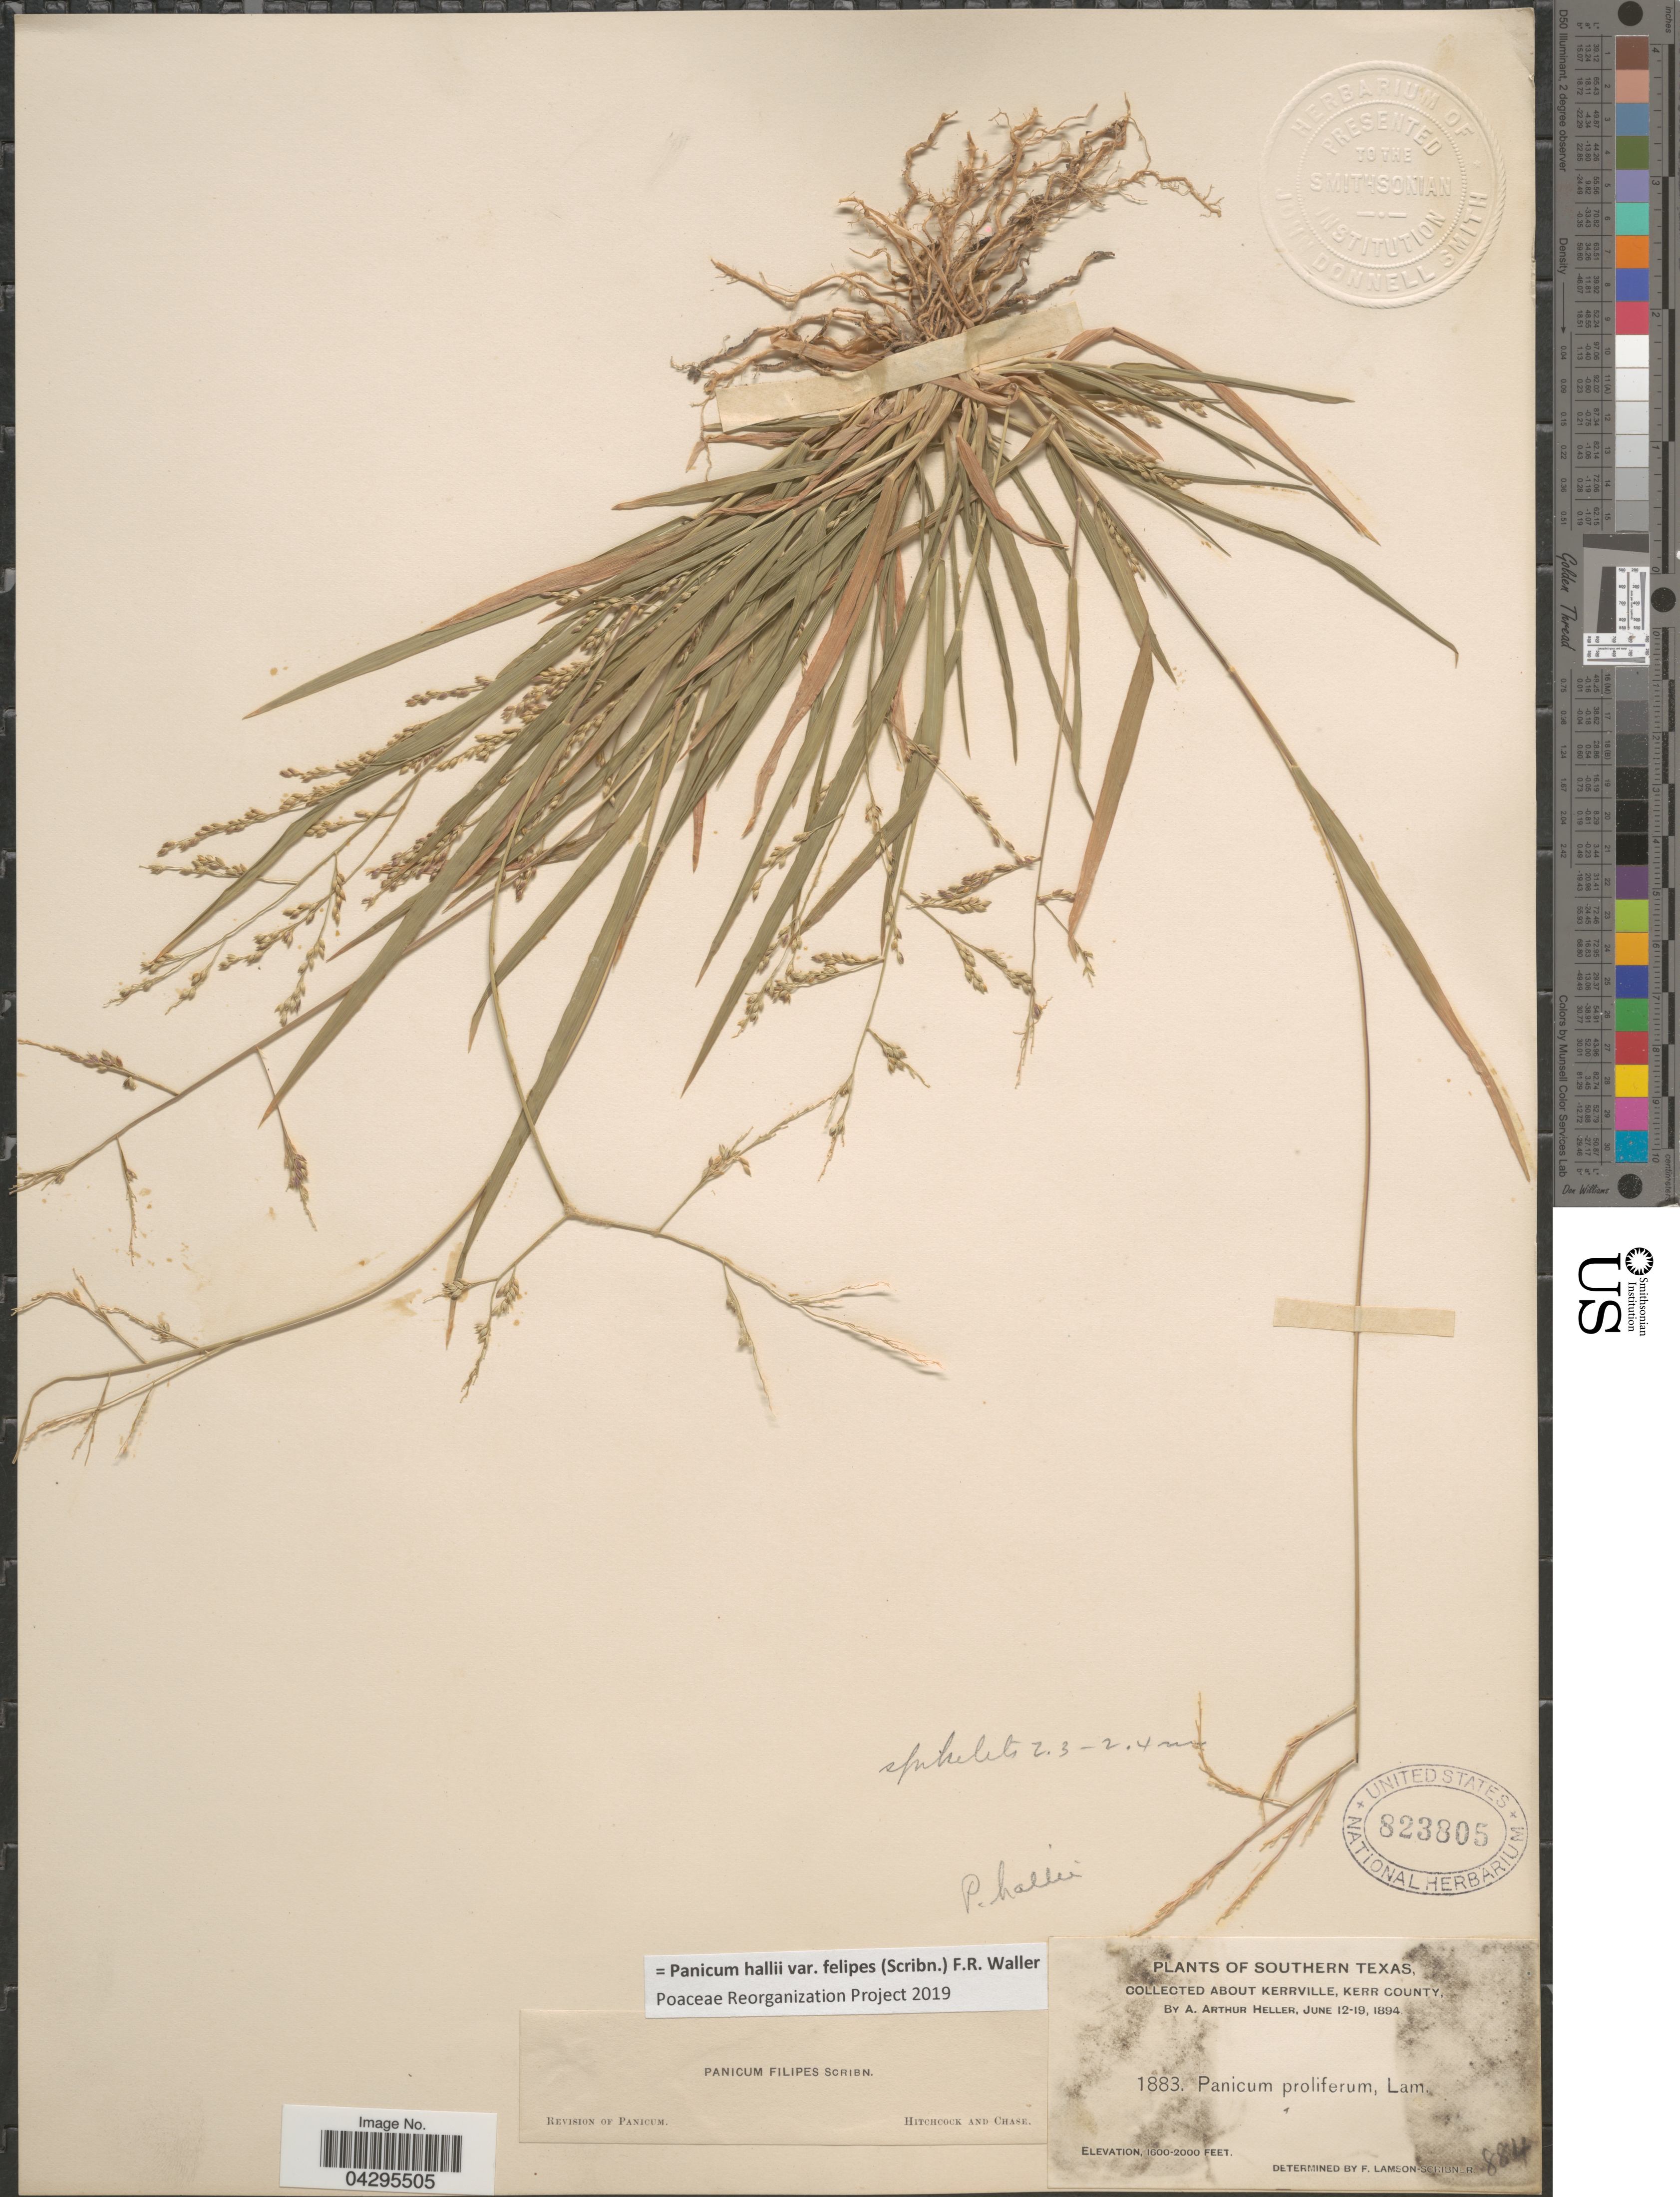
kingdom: Plantae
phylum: Tracheophyta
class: Liliopsida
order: Poales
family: Poaceae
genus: Panicum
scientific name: Panicum hallii var. felipes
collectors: A. A. Heller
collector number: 1883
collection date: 1894-06-12/1894-06-19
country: United States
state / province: Texas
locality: Southern Texas, about Kerrville, Kerr County.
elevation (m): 488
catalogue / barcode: US 823805